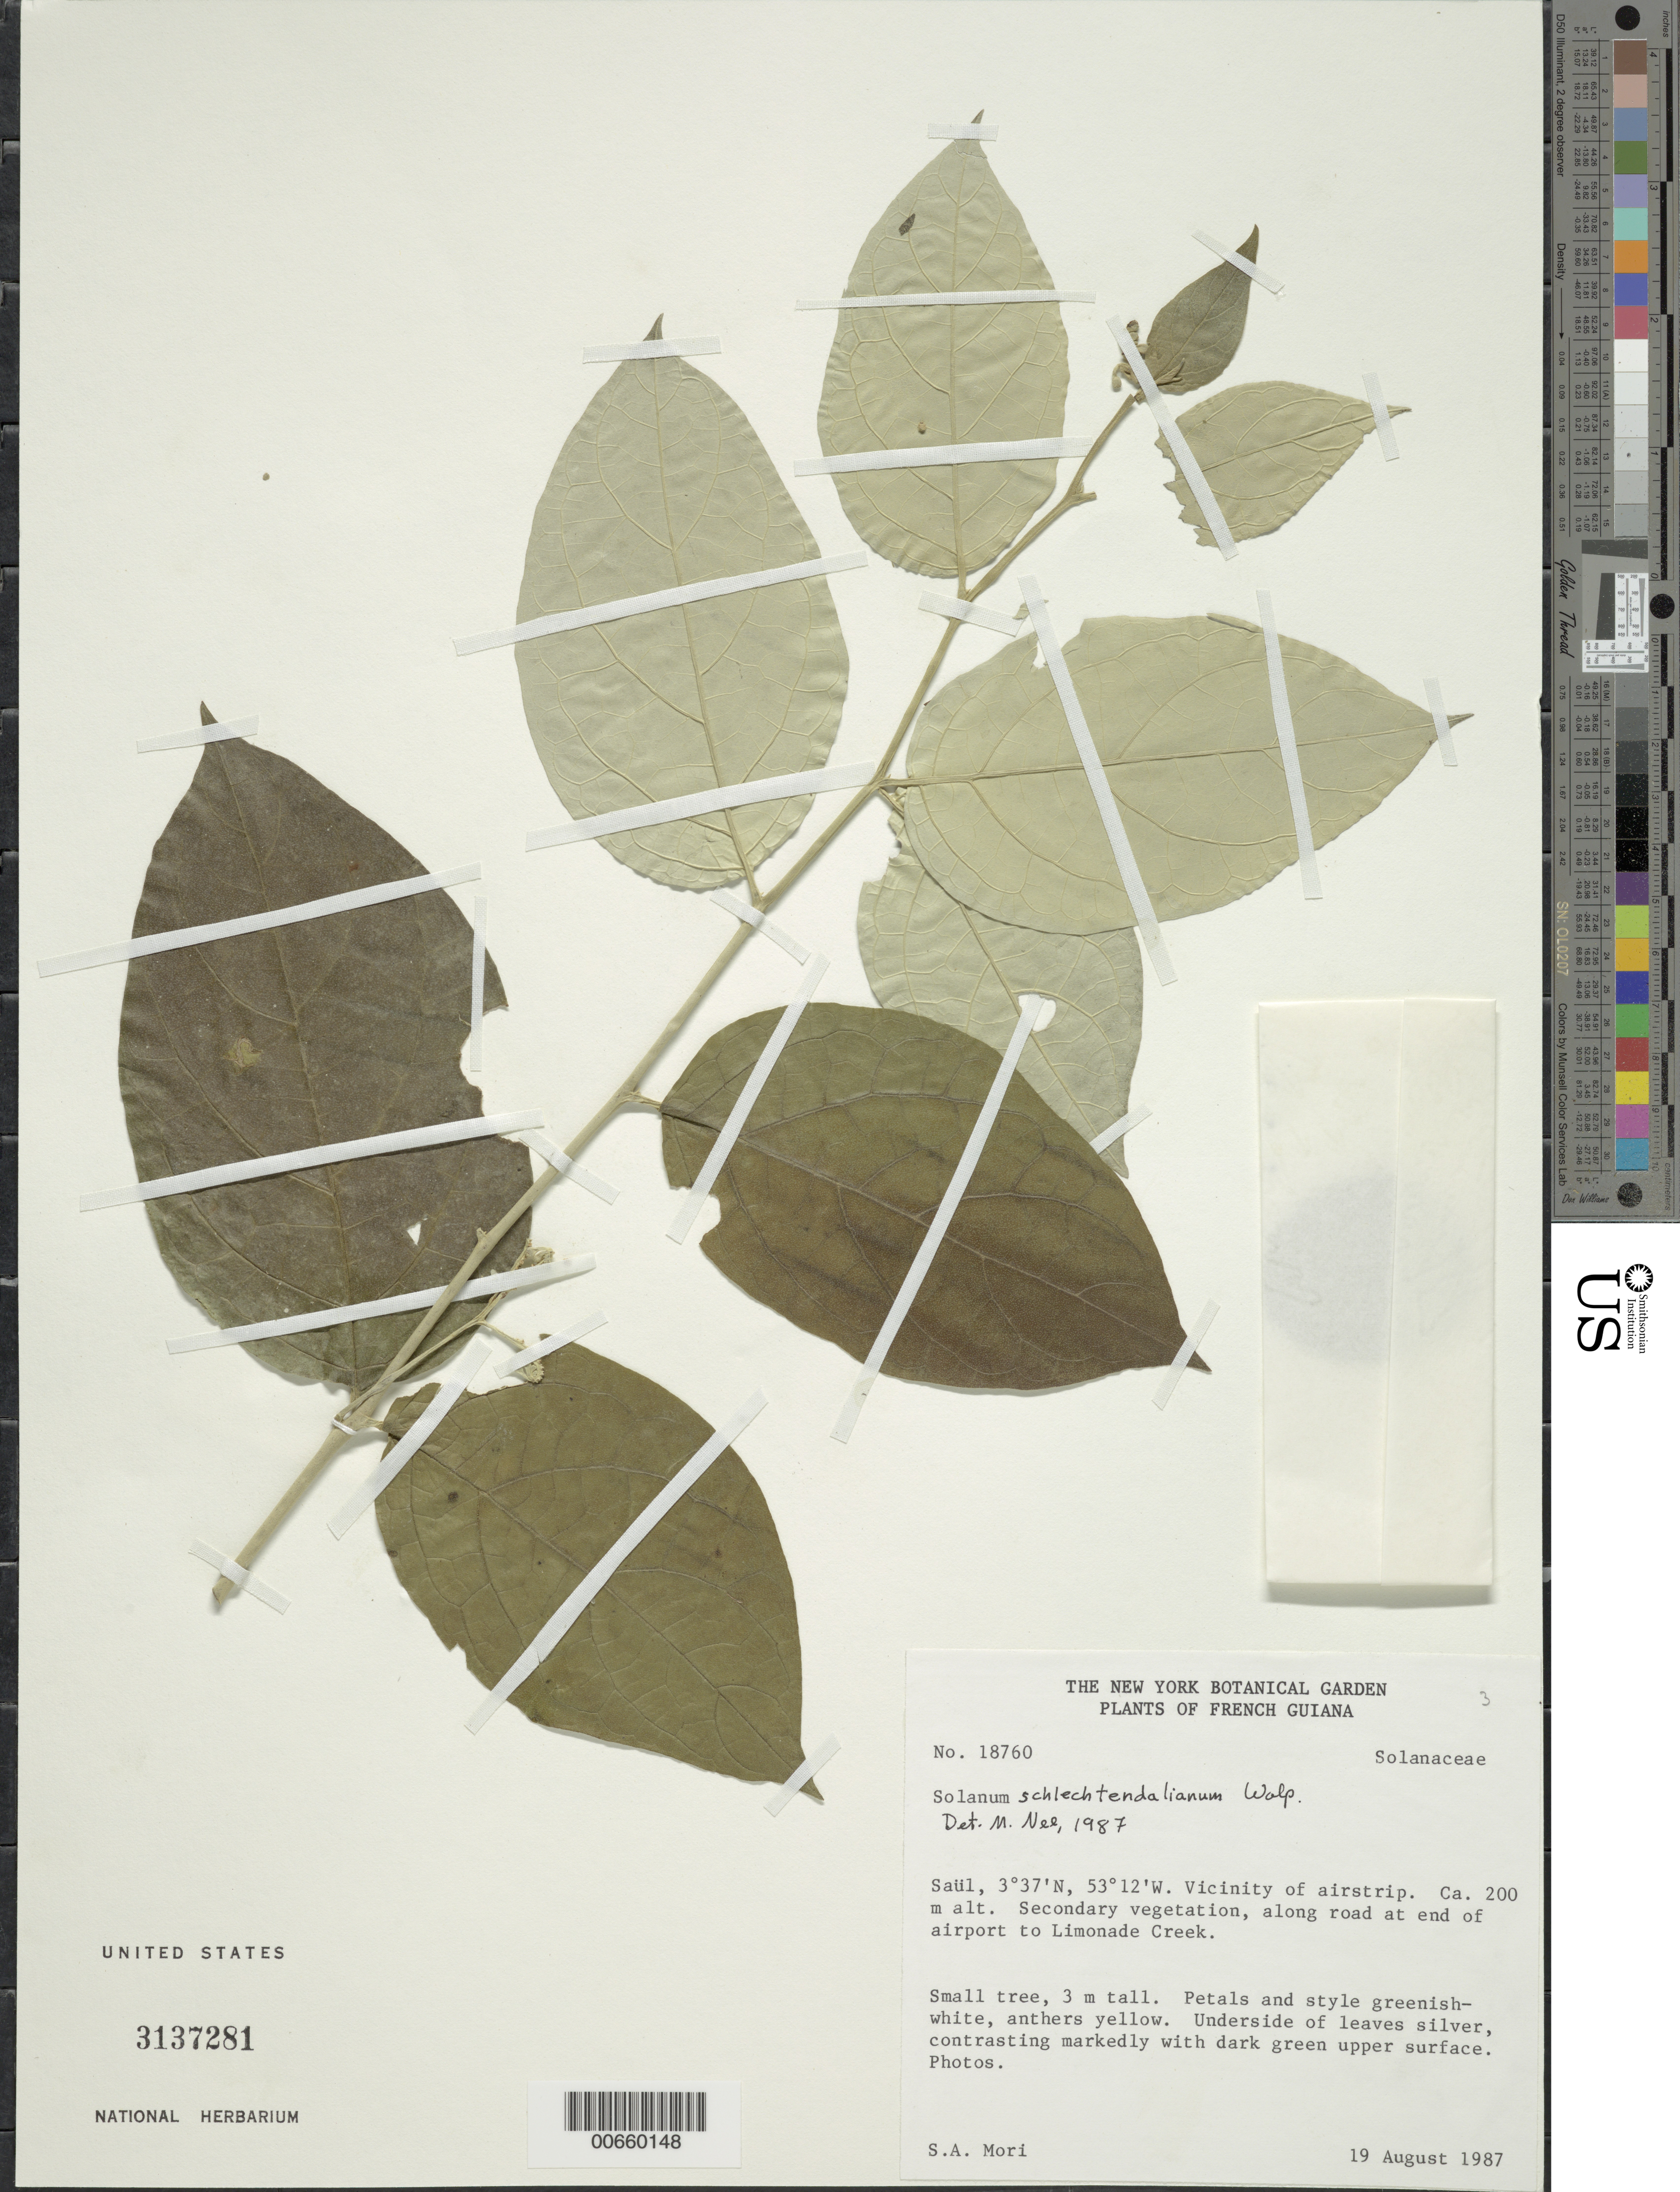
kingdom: Plantae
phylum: Tracheophyta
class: Magnoliopsida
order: Solanales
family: Solanaceae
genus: Solanum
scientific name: Solanum schlechtendalianum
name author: Walp.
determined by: Nee, Michael H.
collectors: S. Mori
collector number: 18760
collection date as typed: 8 Aug 1987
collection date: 1987-08-08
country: French Guiana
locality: Saül, vic. of airstrip, road to Limonade Creek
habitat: Secondary vegetation, along road.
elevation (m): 200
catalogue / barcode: US 3137281